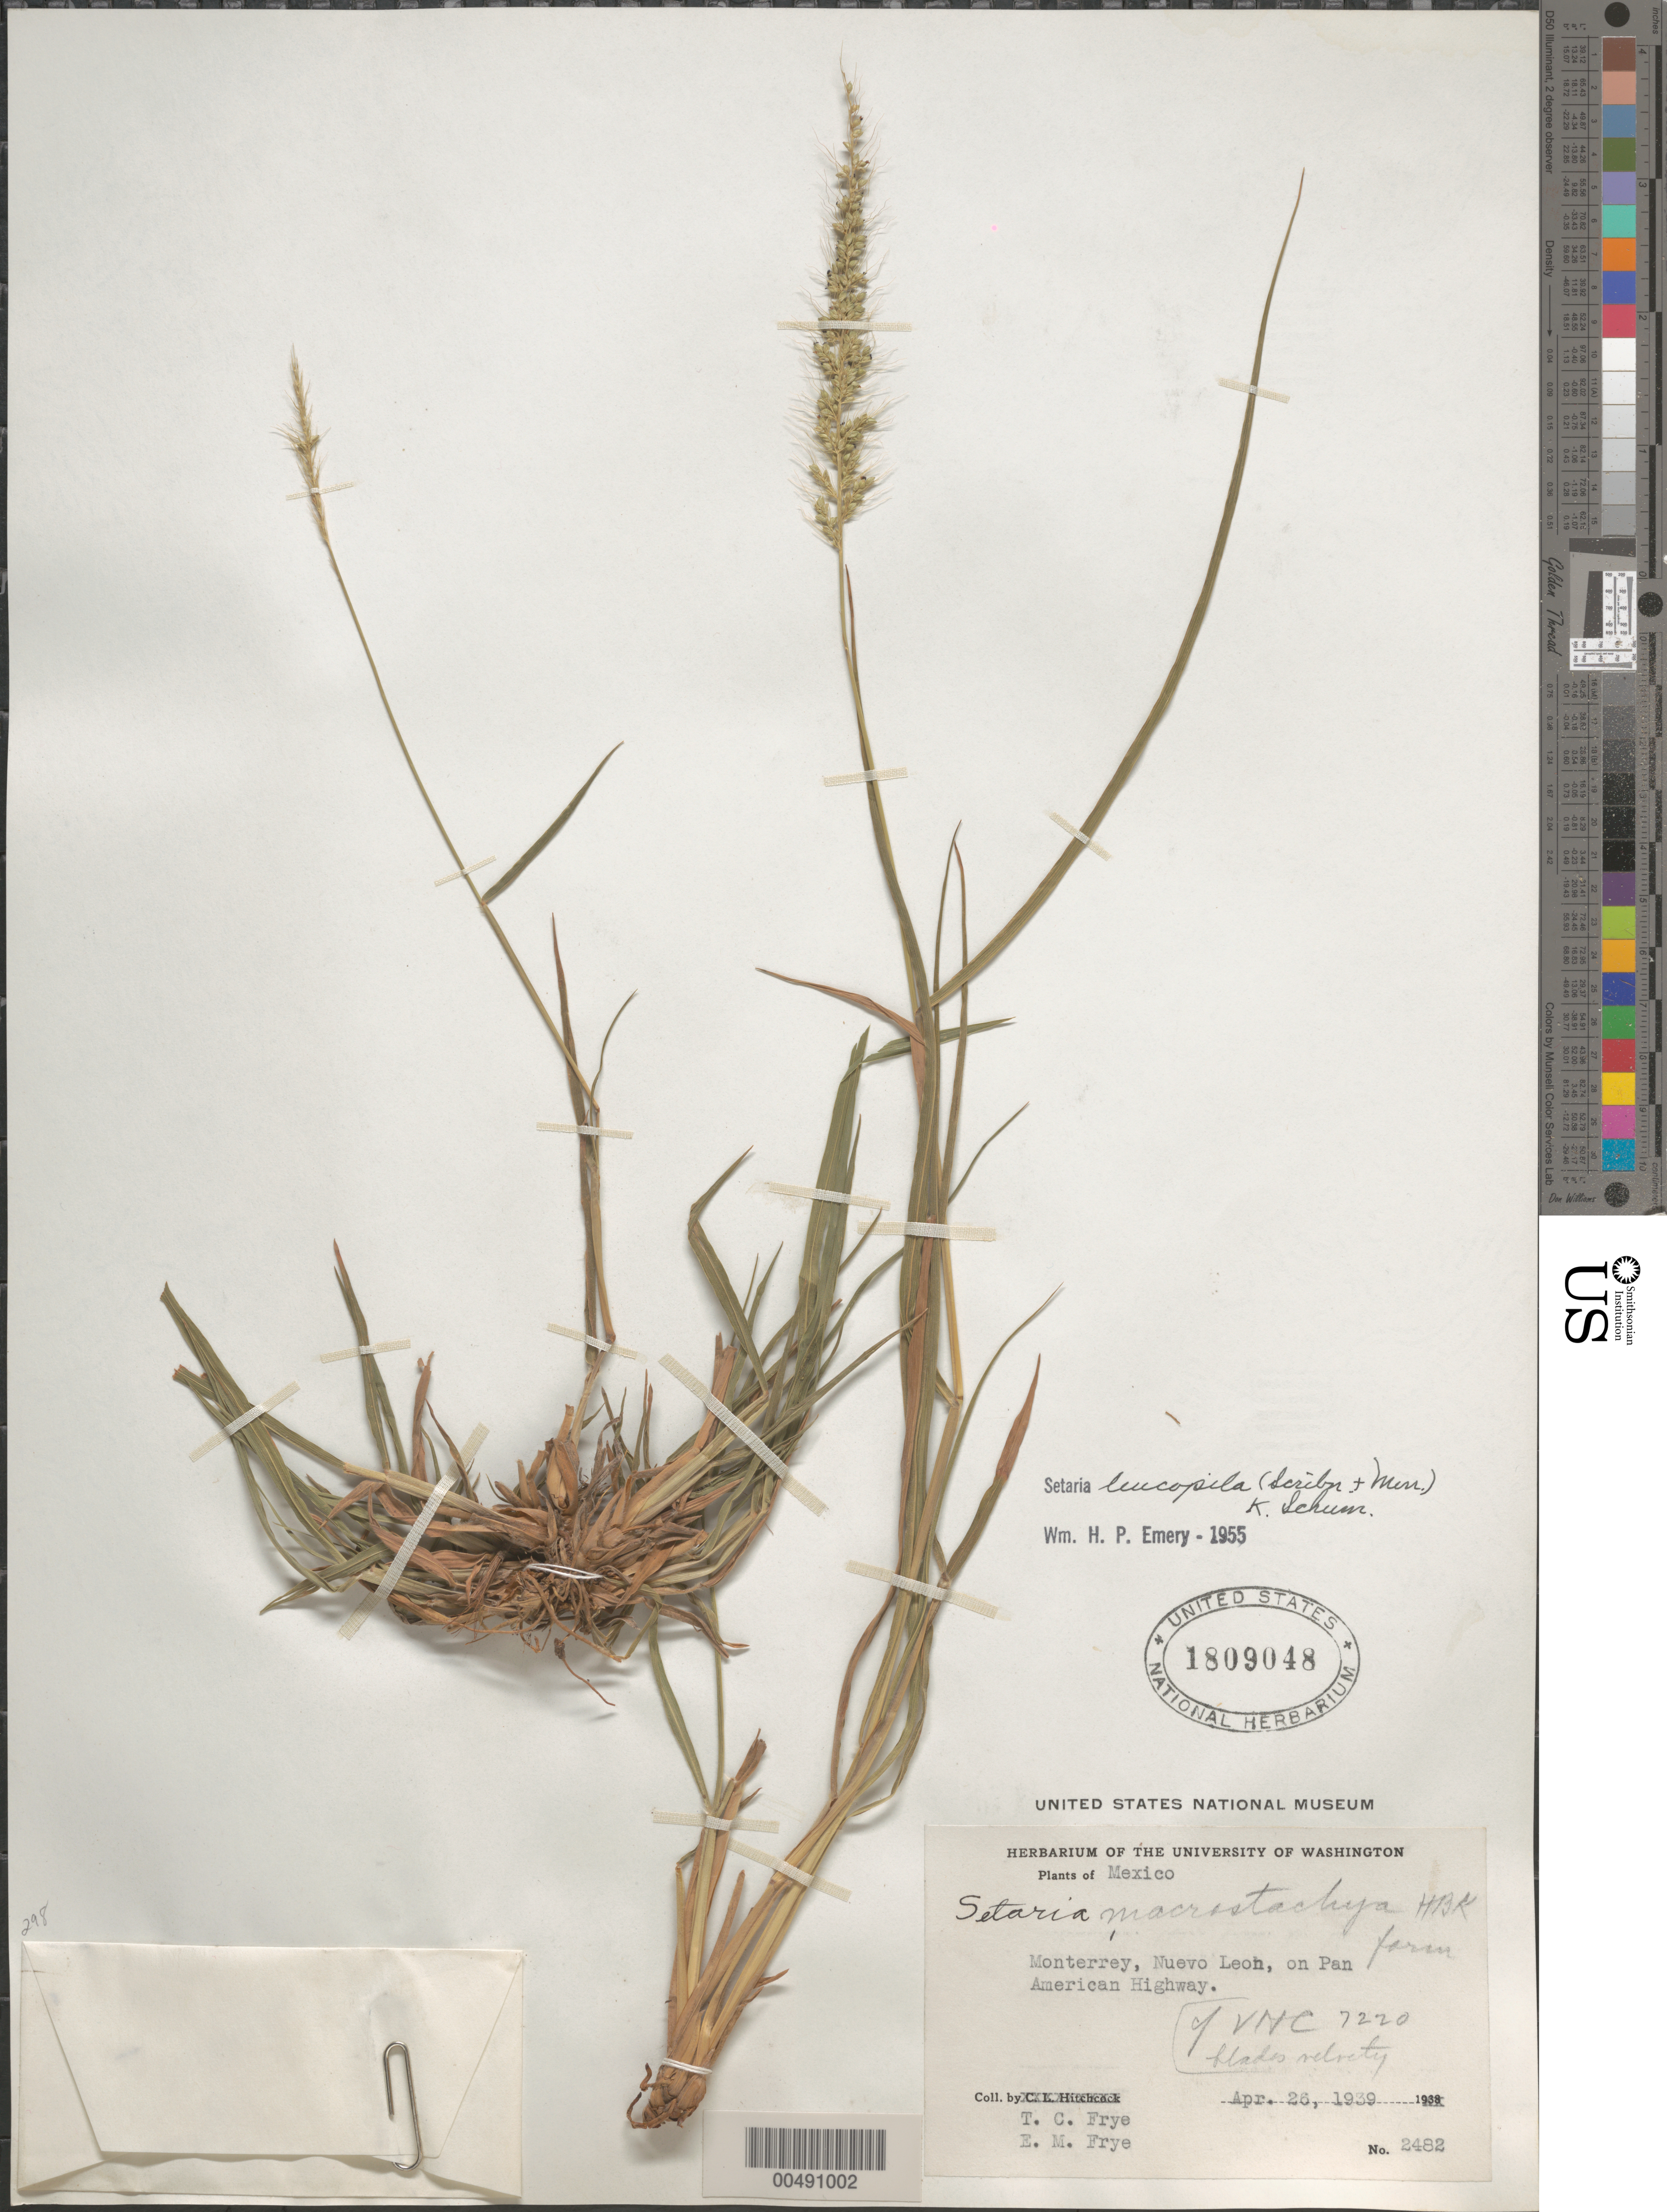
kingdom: Plantae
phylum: Tracheophyta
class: Liliopsida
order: Poales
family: Poaceae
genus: Setaria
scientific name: Setaria leucopila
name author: (Scribn. & Merr.) K. Schum.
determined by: Emery, W. H. P.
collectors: T. C. Frye & E. Frye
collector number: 2482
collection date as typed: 26 Apr 1939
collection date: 1939-04-26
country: Mexico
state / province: Nuevo León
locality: Monterrey, on Pan American Hwy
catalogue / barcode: US 1809048